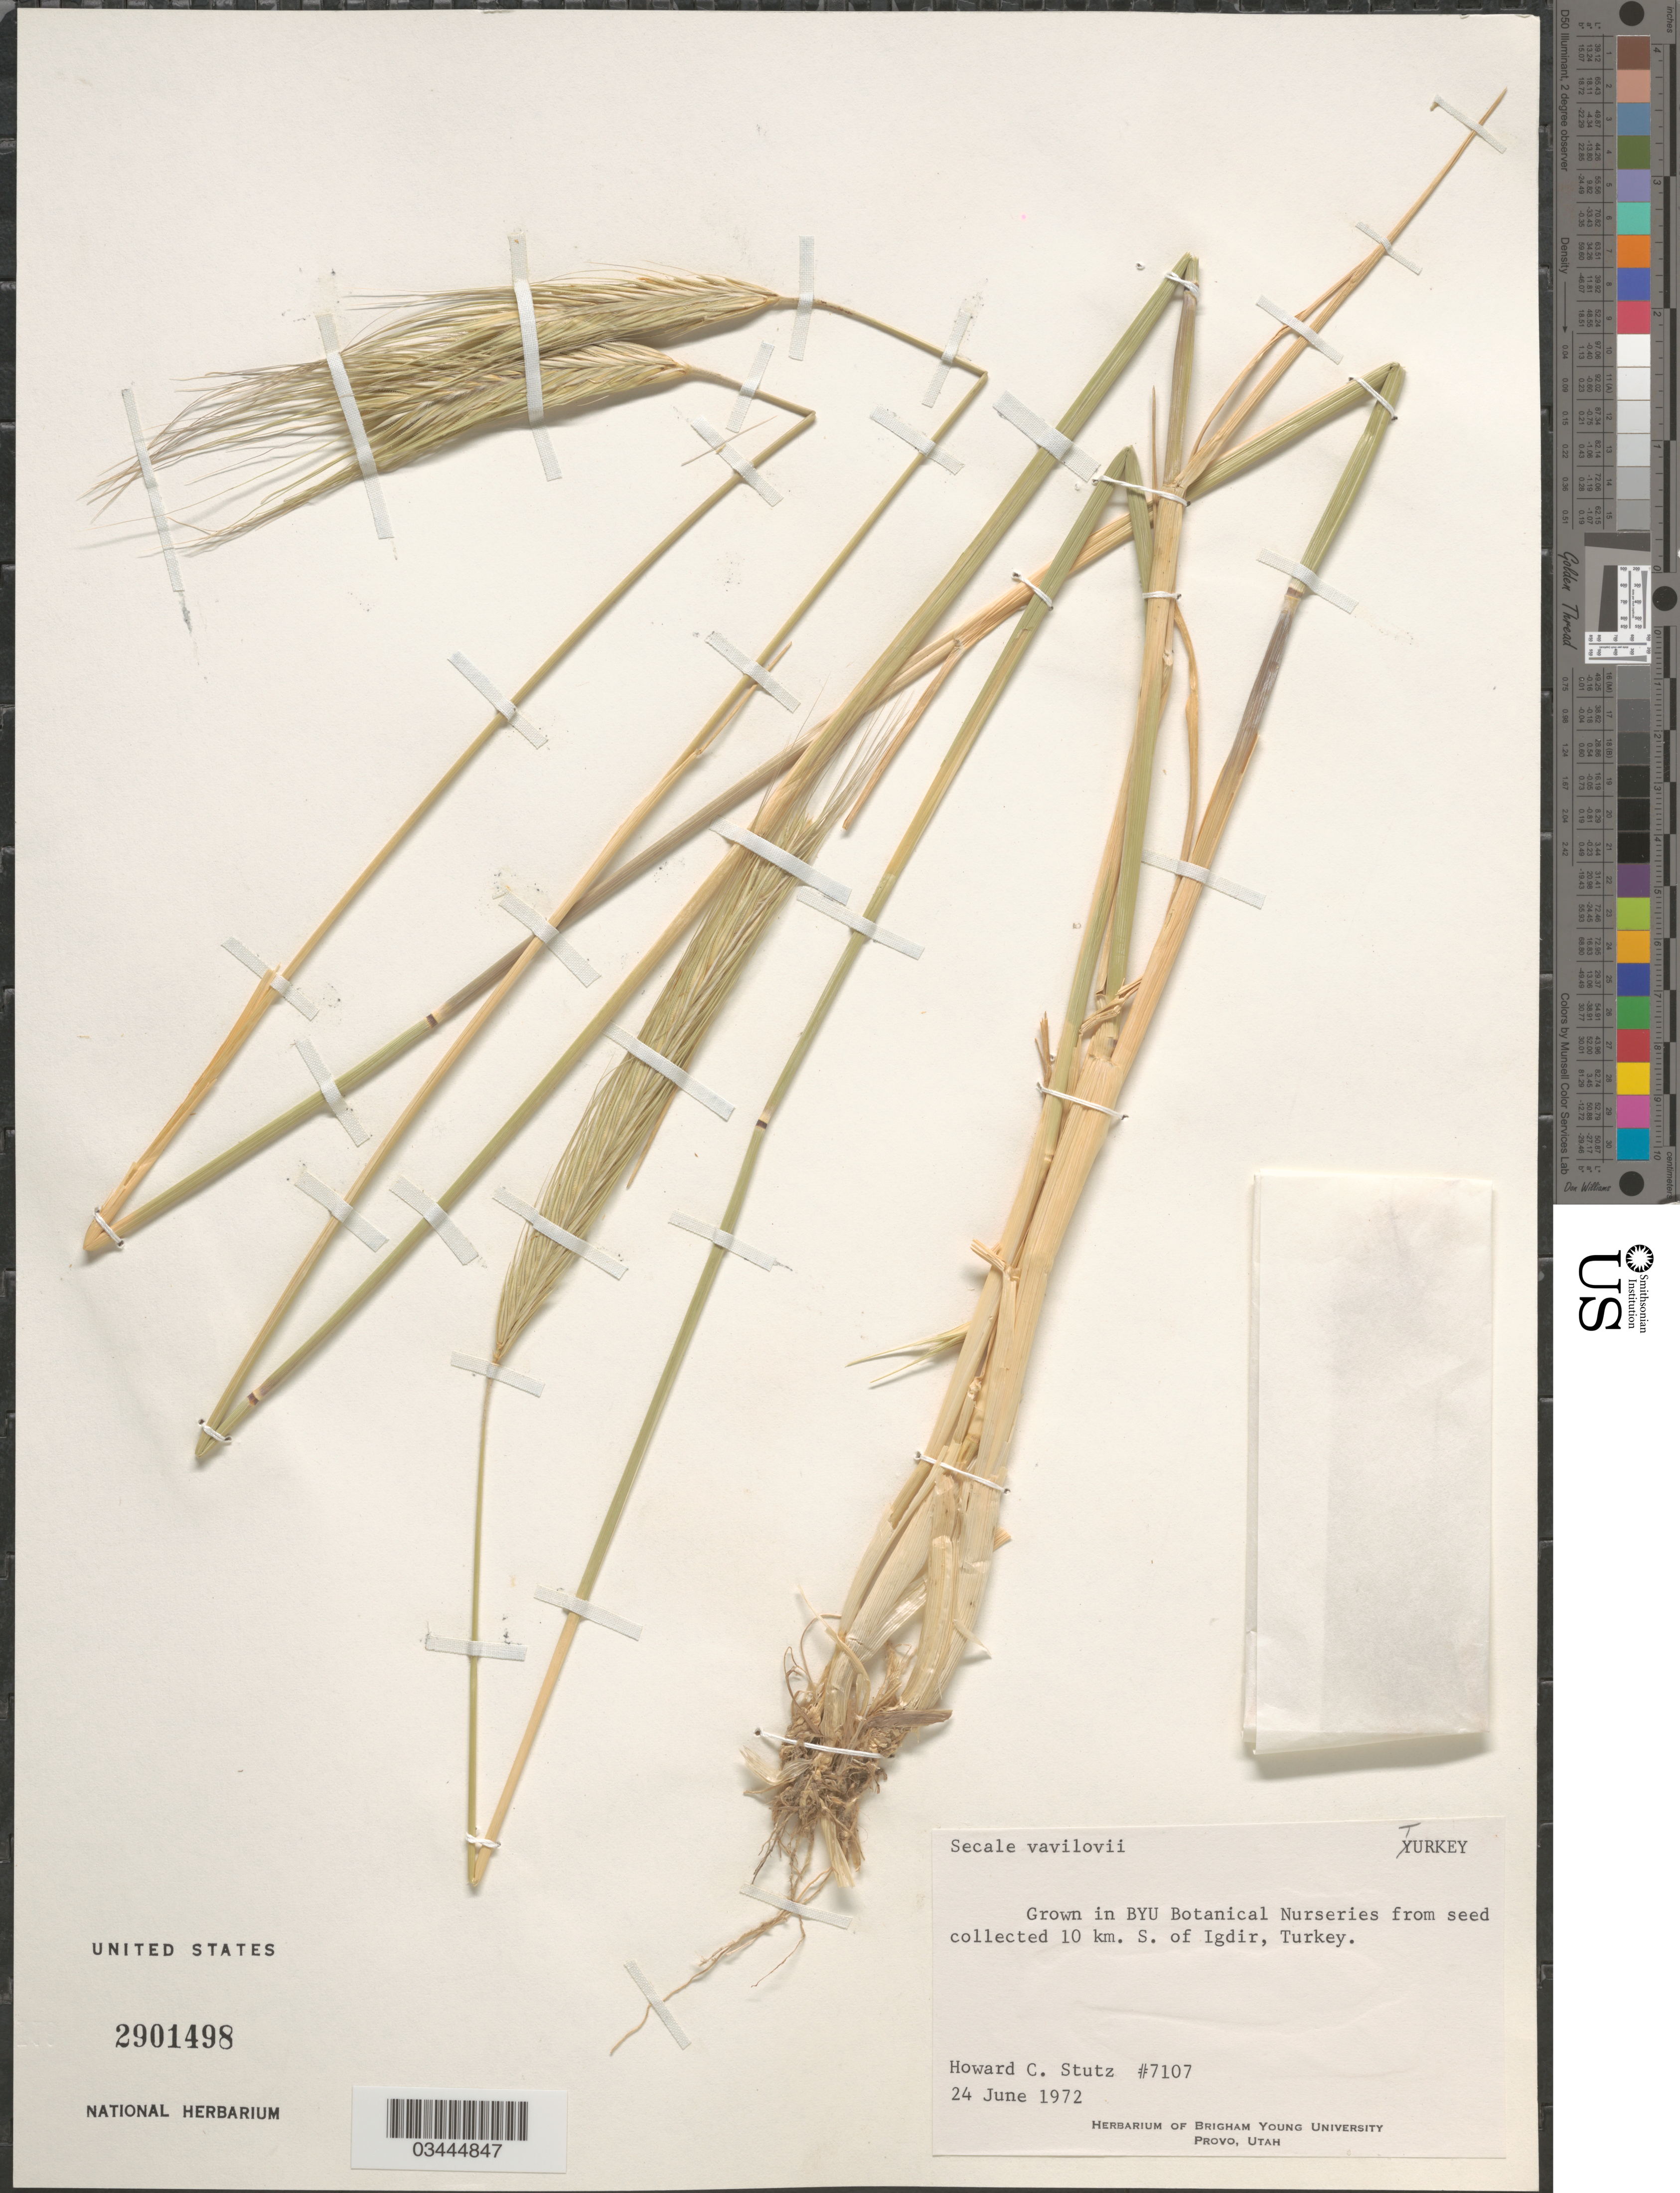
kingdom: Plantae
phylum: Tracheophyta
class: Liliopsida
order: Poales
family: Poaceae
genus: Secale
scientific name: Secale vavilovii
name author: Grossh.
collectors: H. Stutz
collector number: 7107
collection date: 1972-06-24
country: United States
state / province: Utah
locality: In BYU Botanical Nurseries.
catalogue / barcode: US 2901498